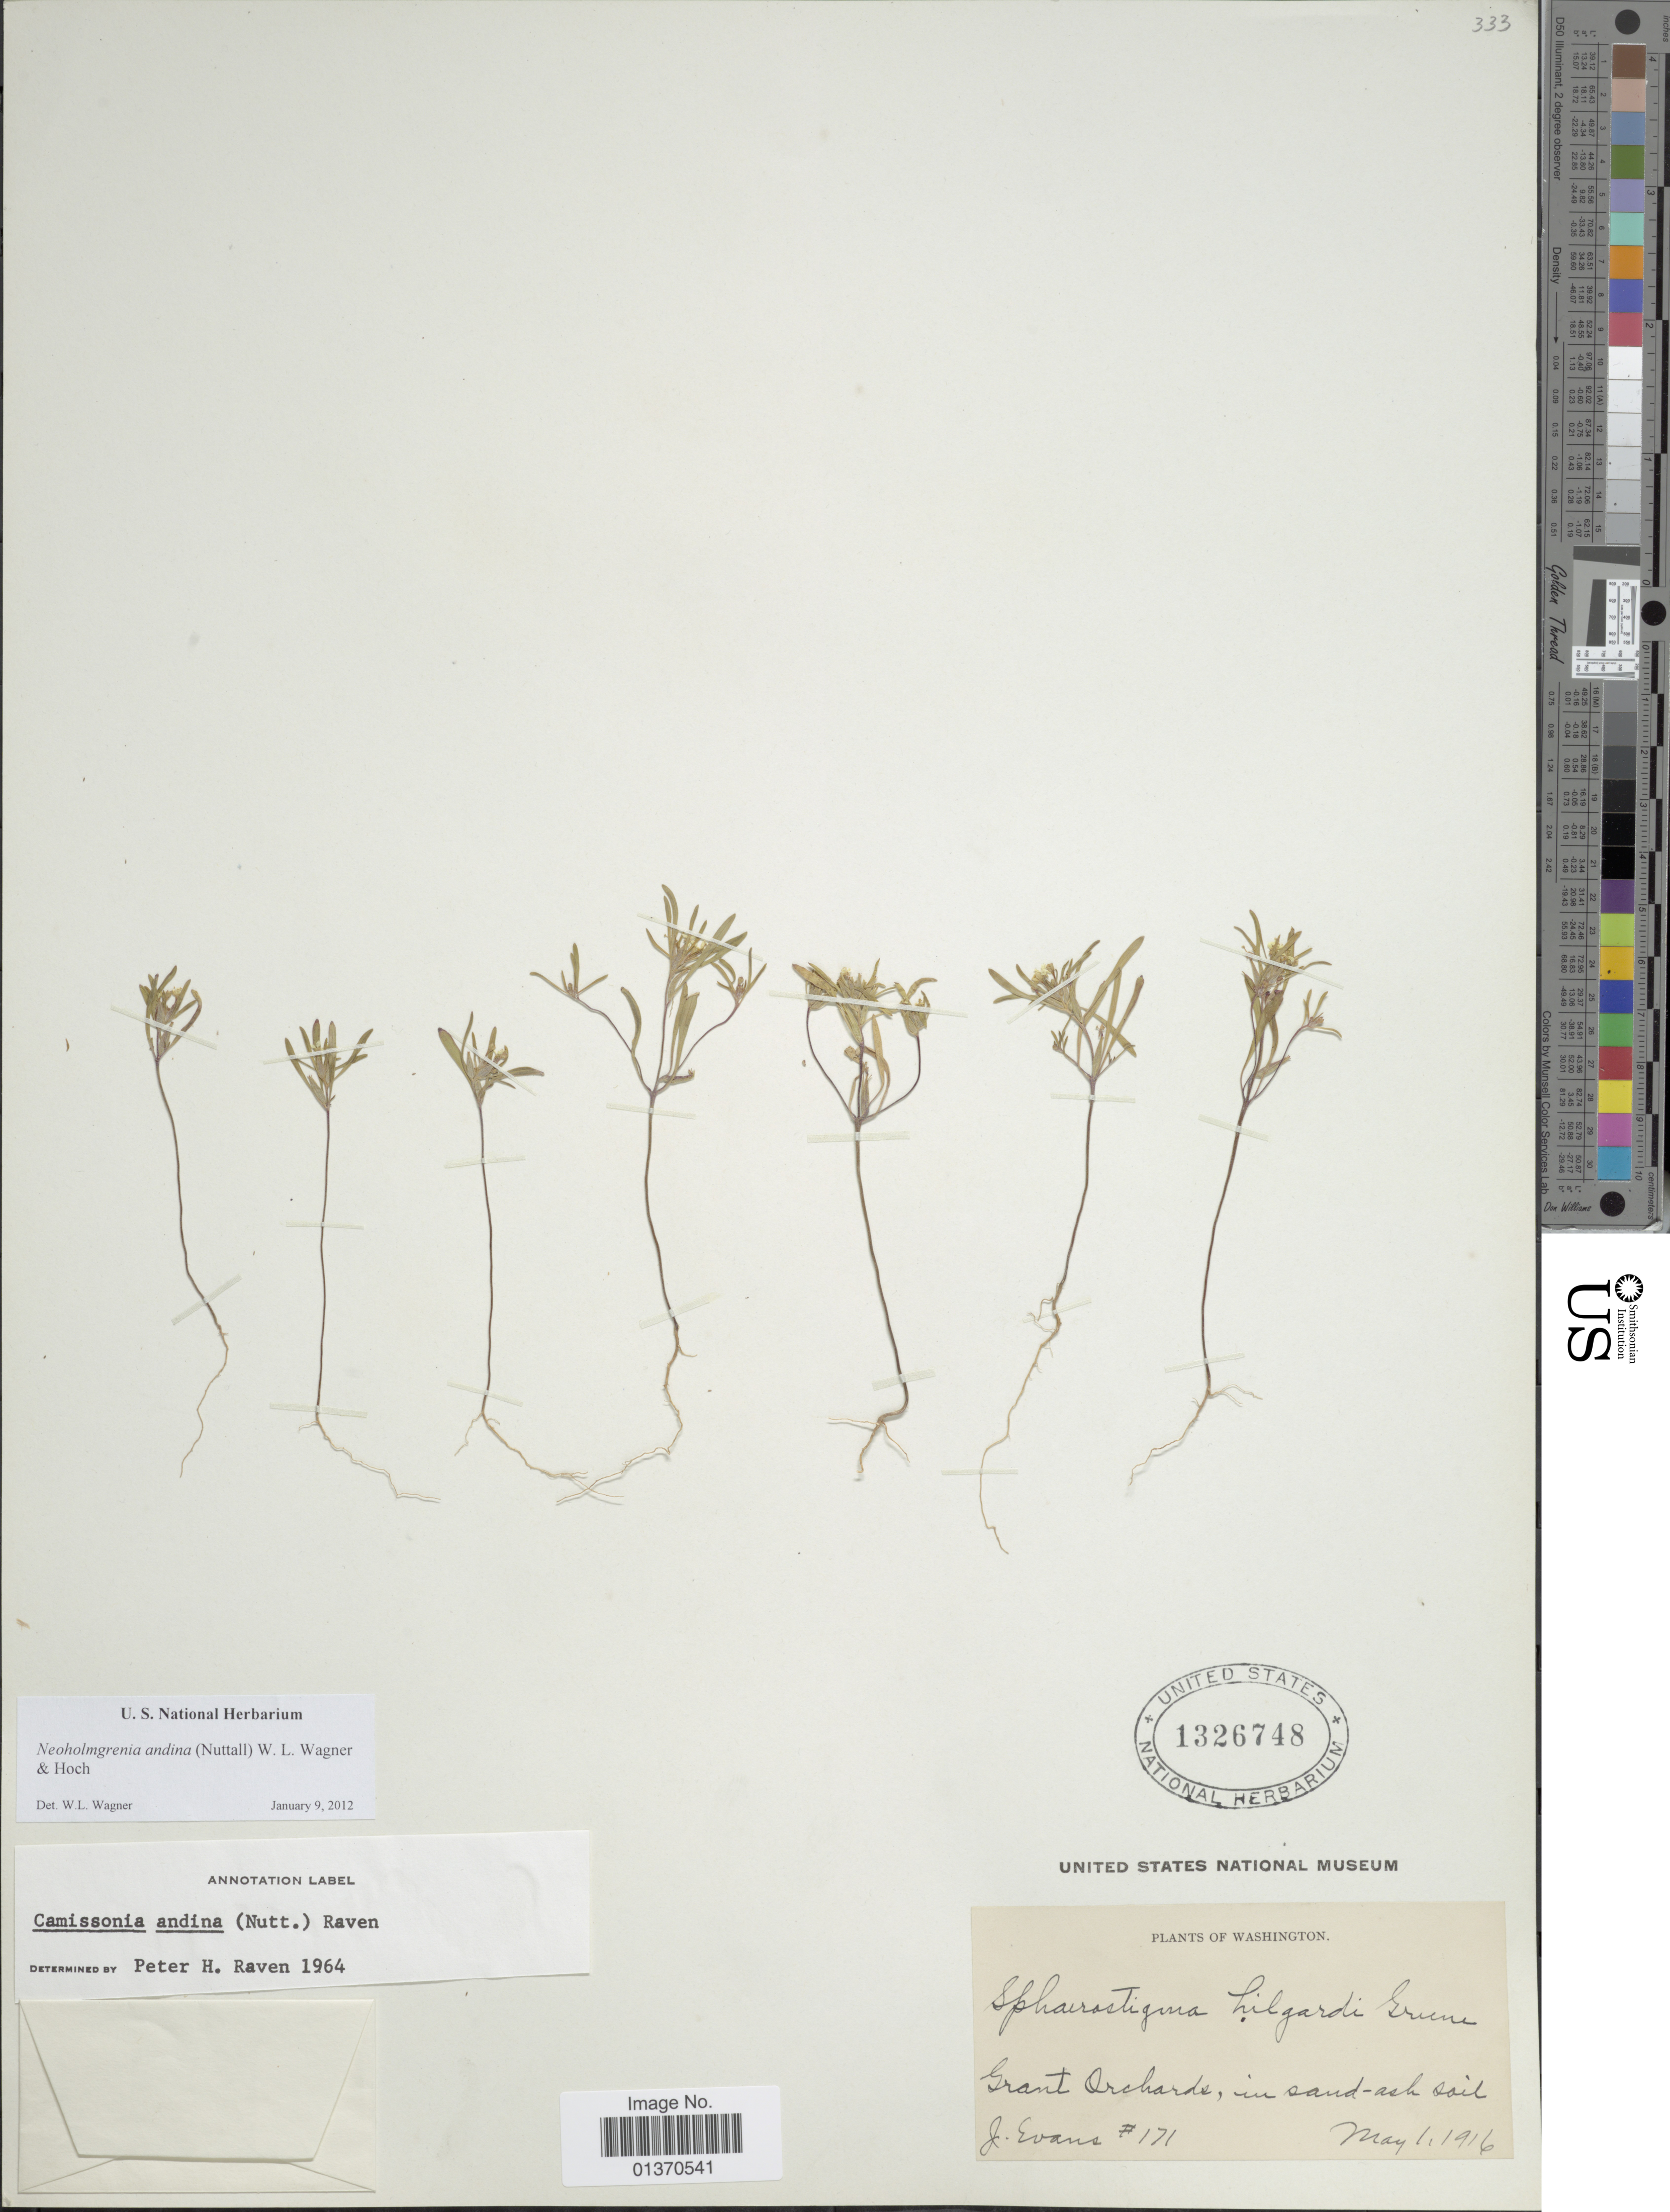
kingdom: Plantae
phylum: Tracheophyta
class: Magnoliopsida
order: Myrtales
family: Onagraceae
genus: Neoholmgrenia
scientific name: Neoholmgrenia andina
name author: (Nutt.) W.L. Wagner & Hoch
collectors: J. Evans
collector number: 171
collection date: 1916-05-01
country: United States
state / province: Washington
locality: Grant Orchards, in sand-ash soil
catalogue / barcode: US 1326748